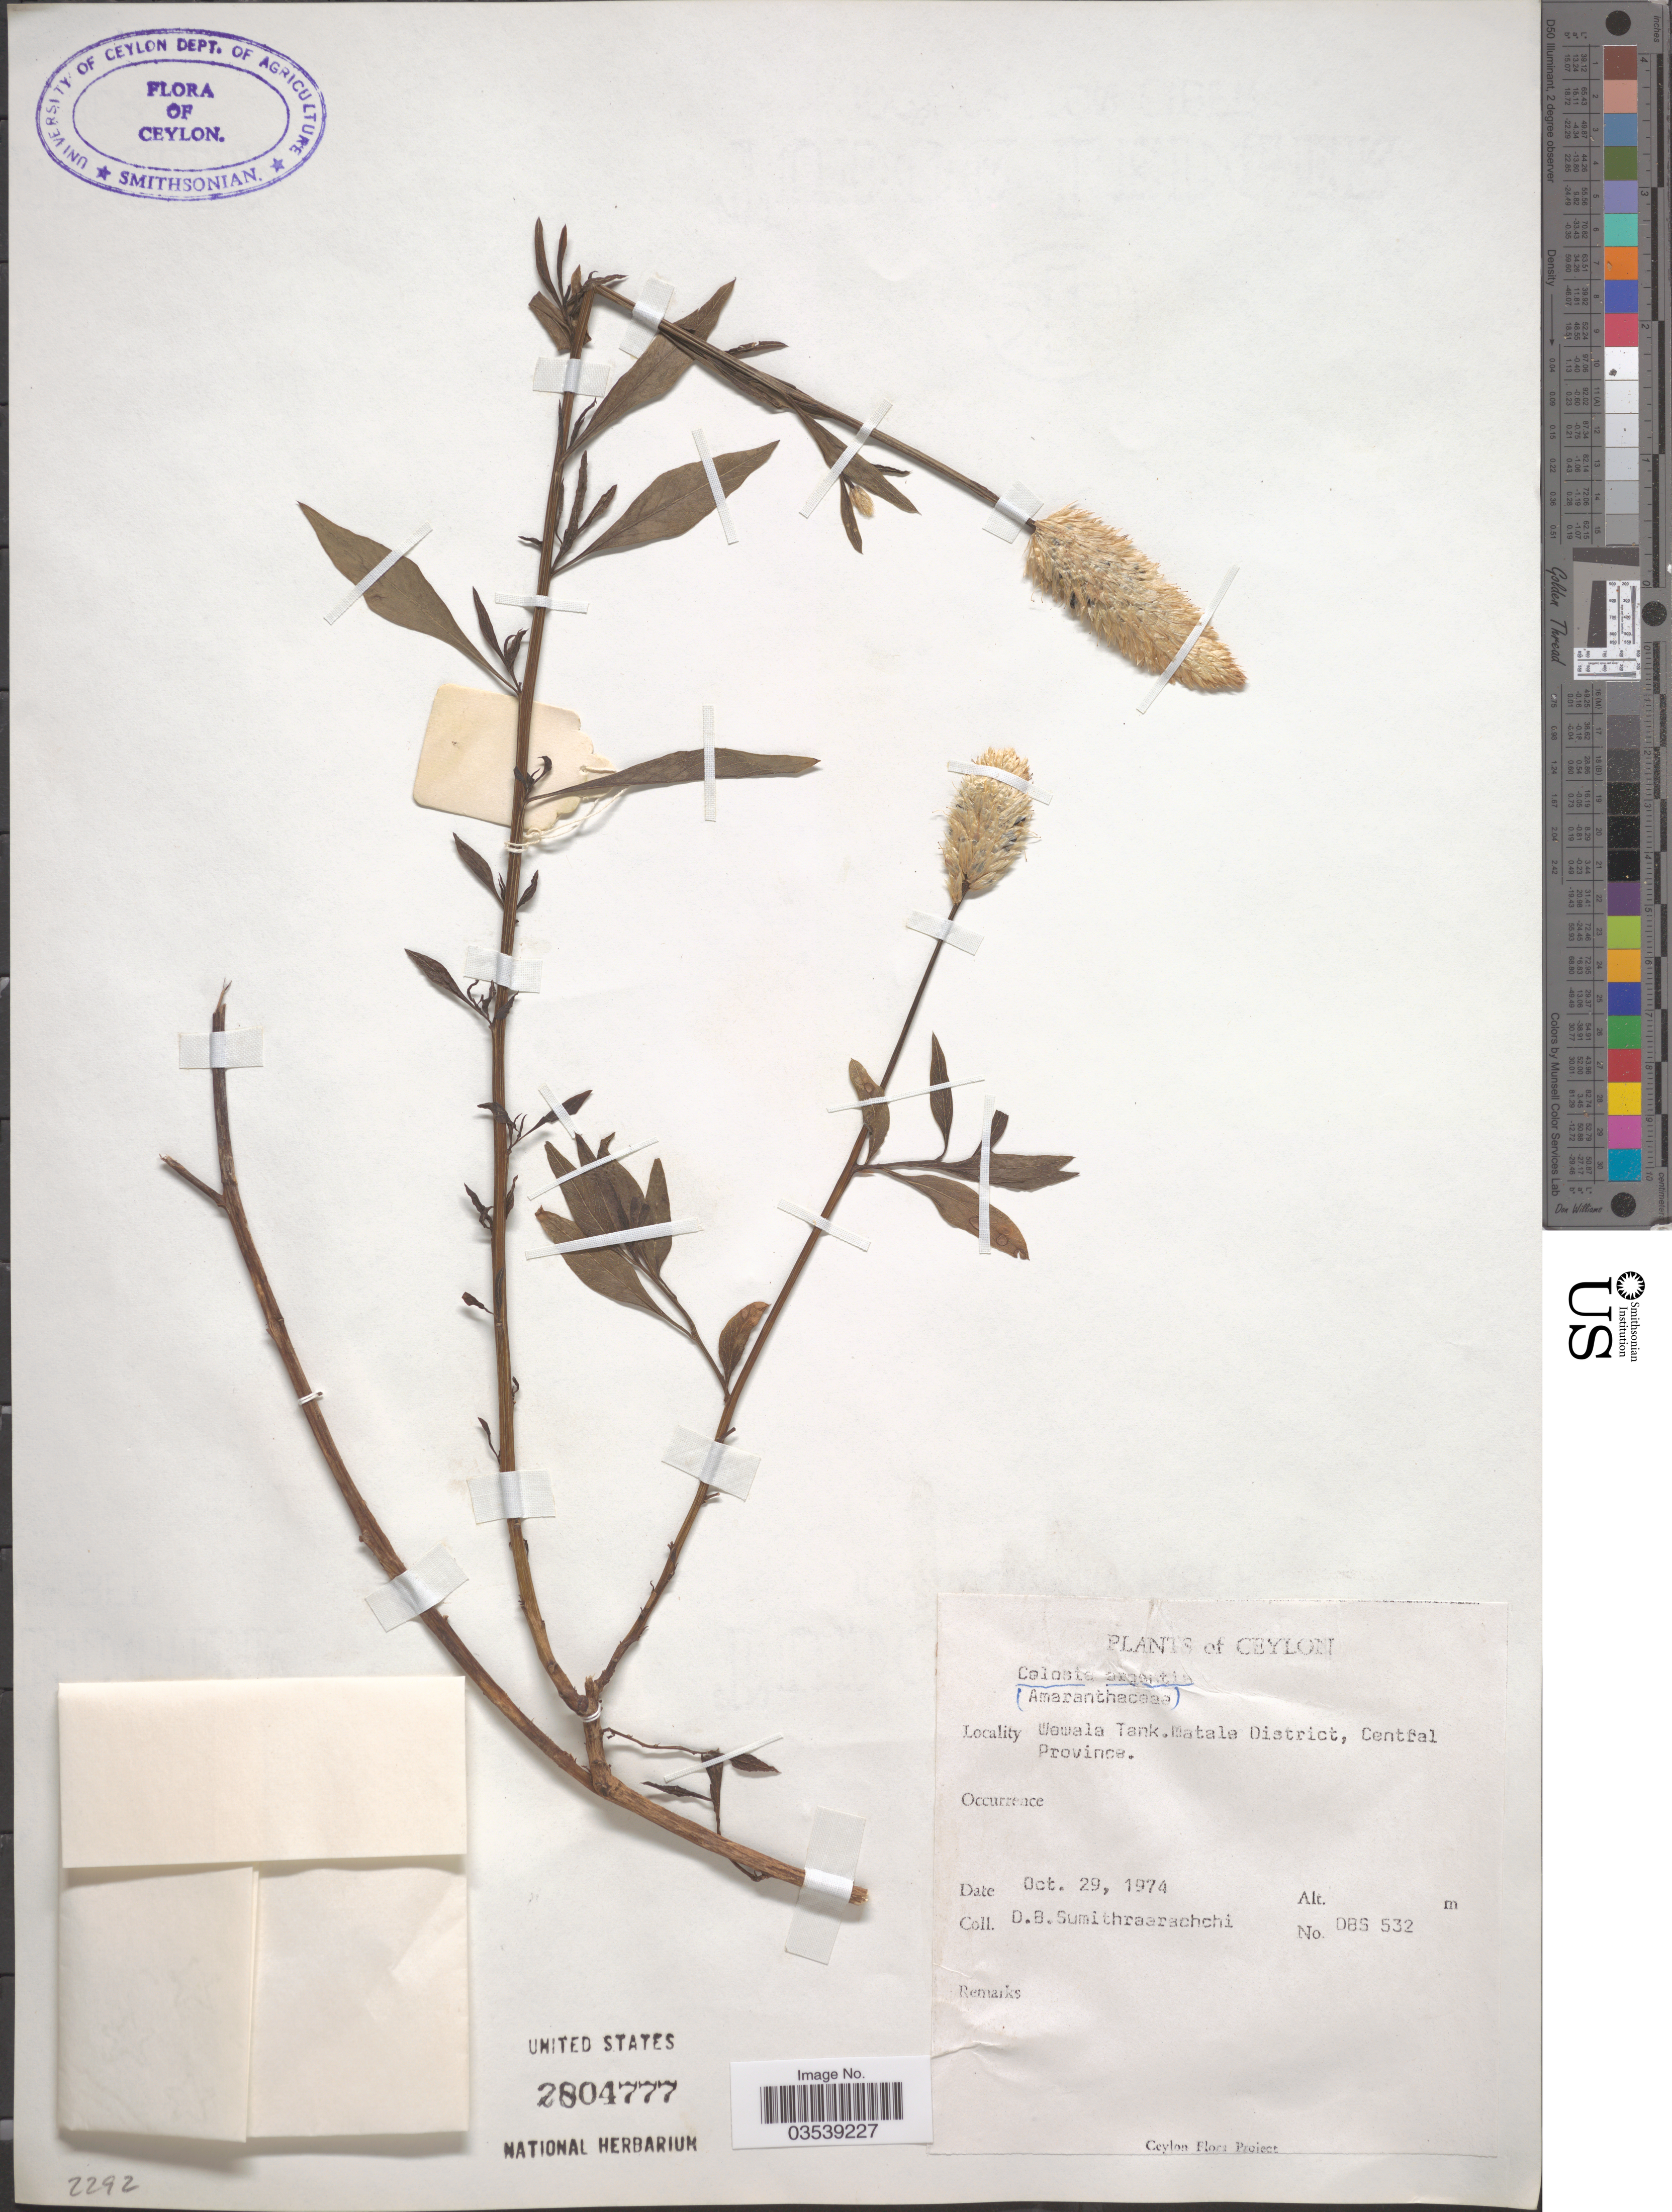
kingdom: Plantae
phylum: Tracheophyta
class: Magnoliopsida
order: Caryophyllales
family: Amaranthaceae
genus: Celosia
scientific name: Celosia argentea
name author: L.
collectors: D. B. Sumithraarachchi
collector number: DBS 532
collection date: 1974-10-29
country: Sri Lanka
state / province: Central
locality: Ceylon. Wewala Tank. Matale District.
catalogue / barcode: US 2804777